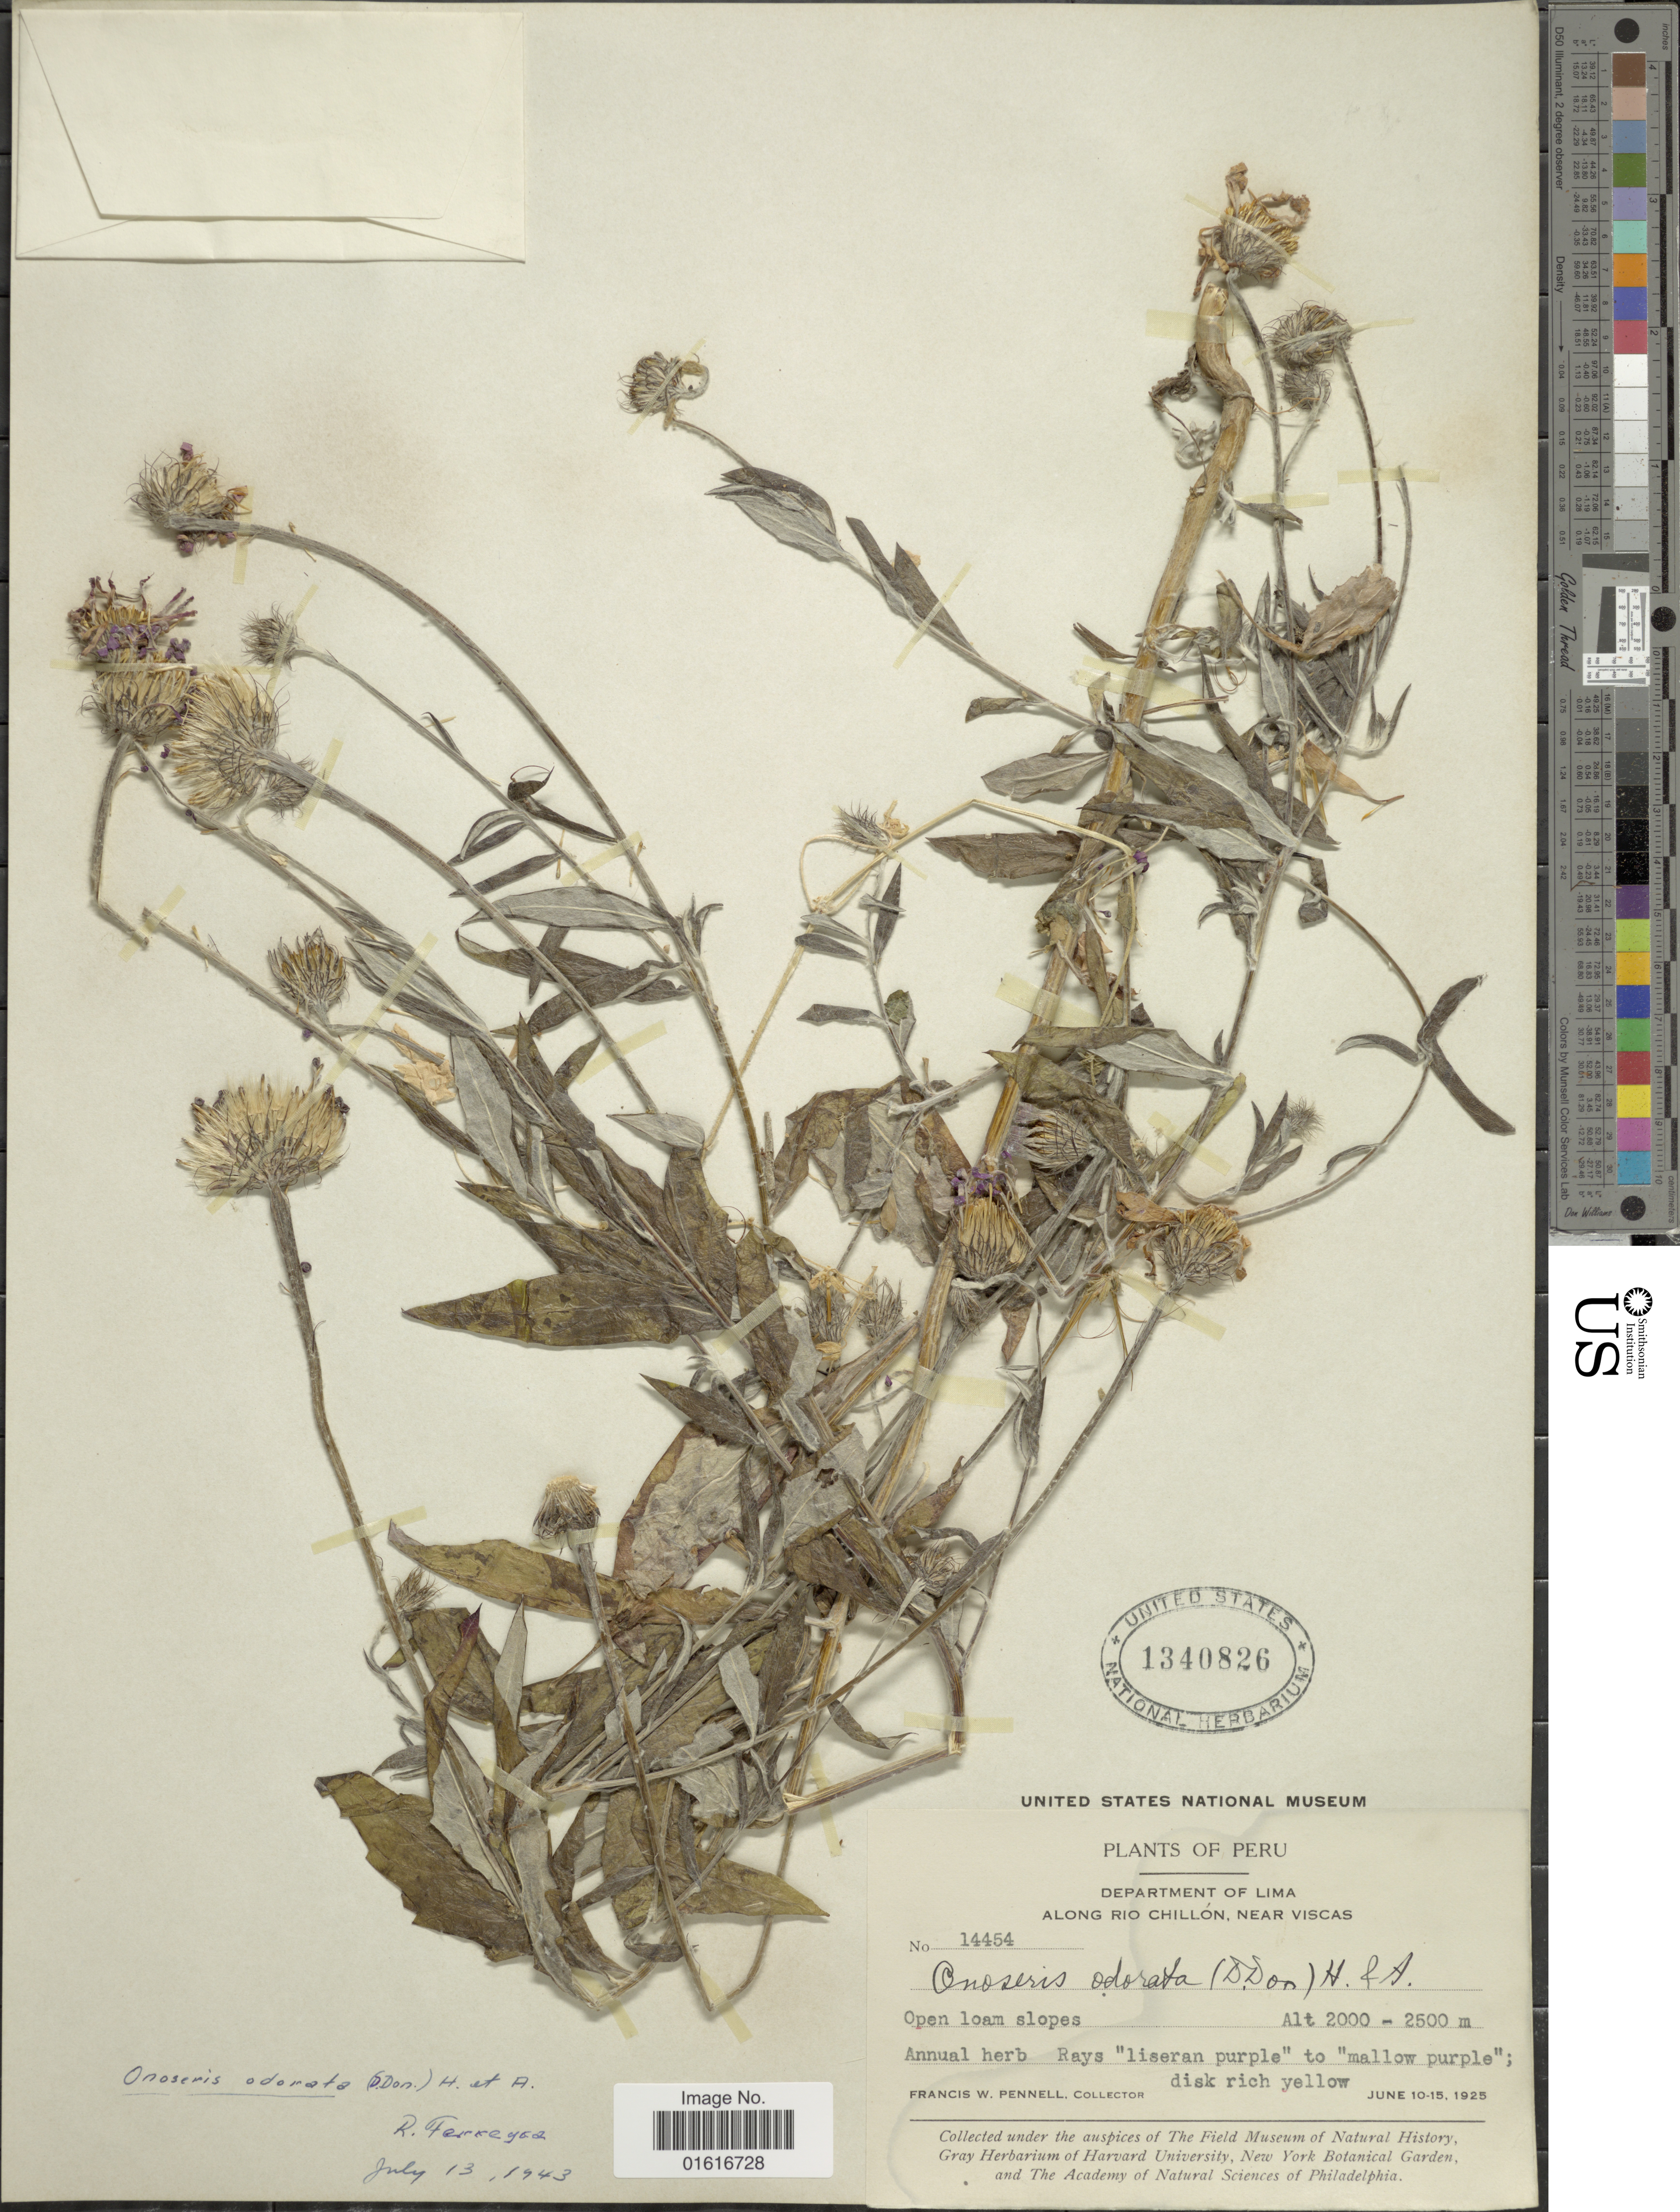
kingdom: Plantae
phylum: Tracheophyta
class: Magnoliopsida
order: Asterales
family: Asteraceae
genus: Onoseris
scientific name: Onoseris odorata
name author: (D. Don) Hook. & Arn.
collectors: F. W. Pennell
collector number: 14454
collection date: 1925-06-10/1925-06-15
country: Peru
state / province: Lima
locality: Along Rio Chillon, near Viscas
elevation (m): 2000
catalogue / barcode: US 1340826